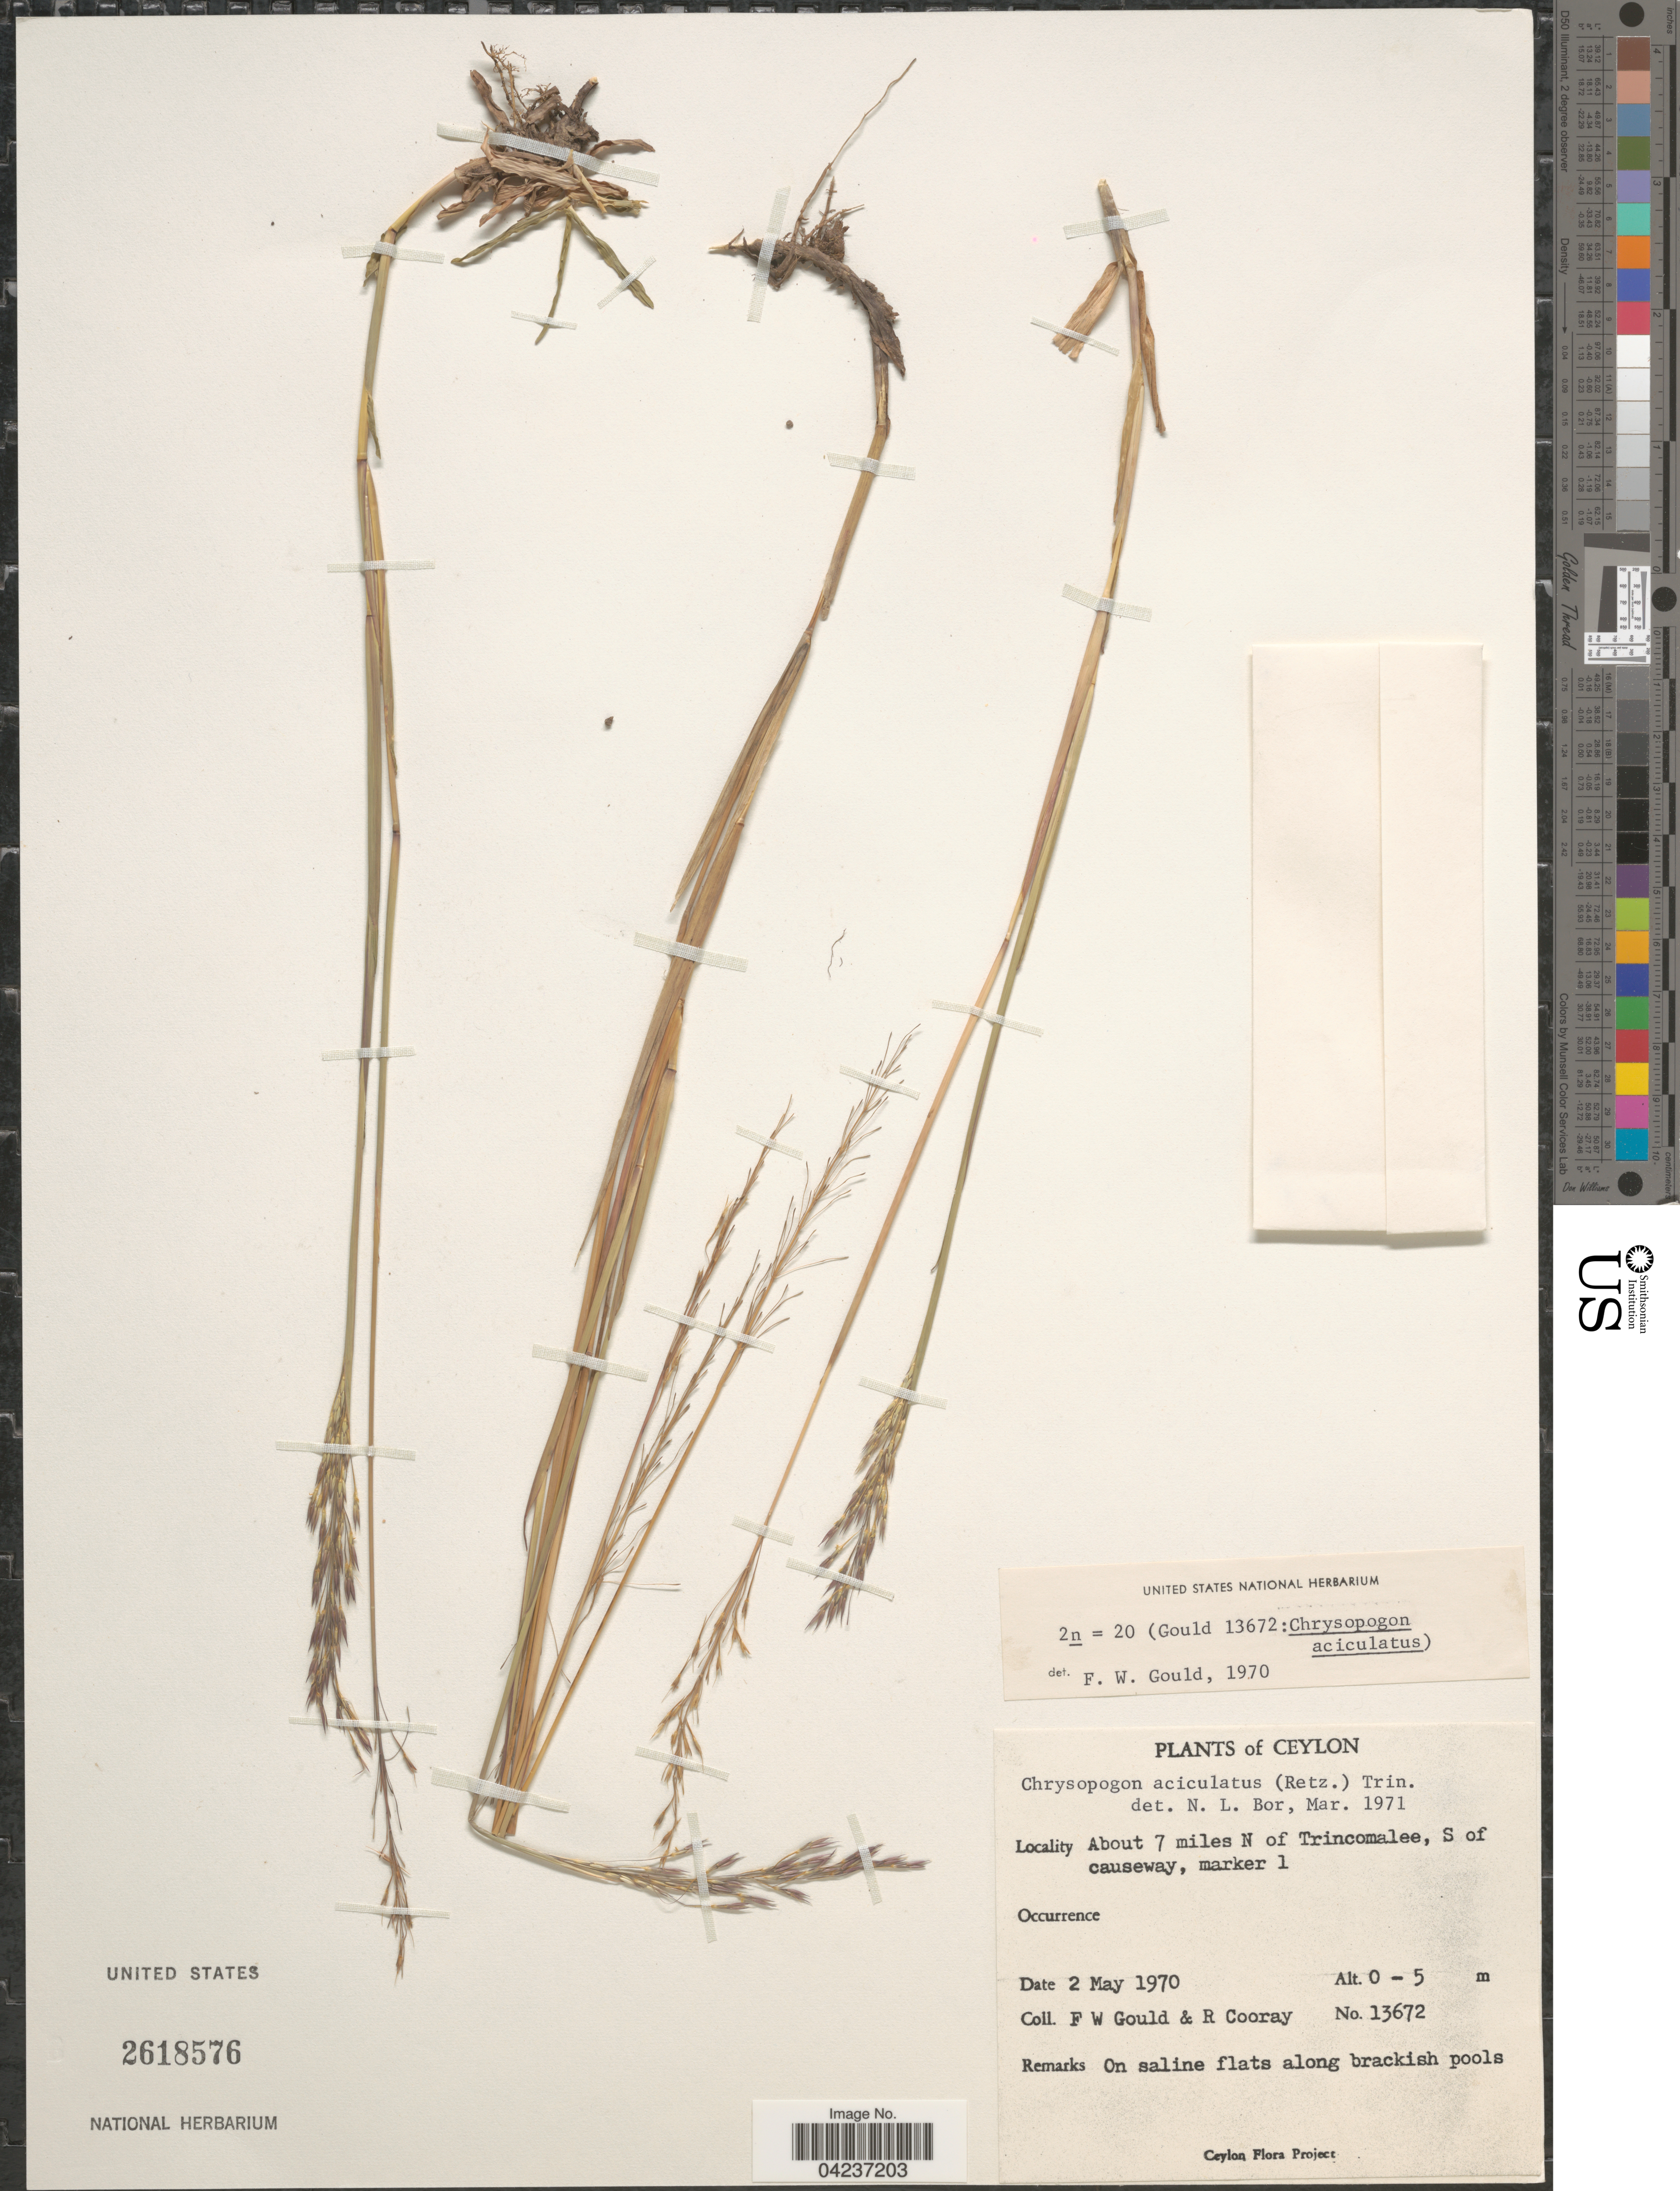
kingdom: Plantae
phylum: Tracheophyta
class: Liliopsida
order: Poales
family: Poaceae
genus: Chrysopogon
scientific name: Chrysopogon aciculatus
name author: (Retz.) Trin.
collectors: F. W. Gould & R. Cooray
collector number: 13672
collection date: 1970-05-02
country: Sri Lanka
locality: Ceylon. About 7 miles N of Trincomalee, S of causeway, marker 1.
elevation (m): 0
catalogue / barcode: US 2618576